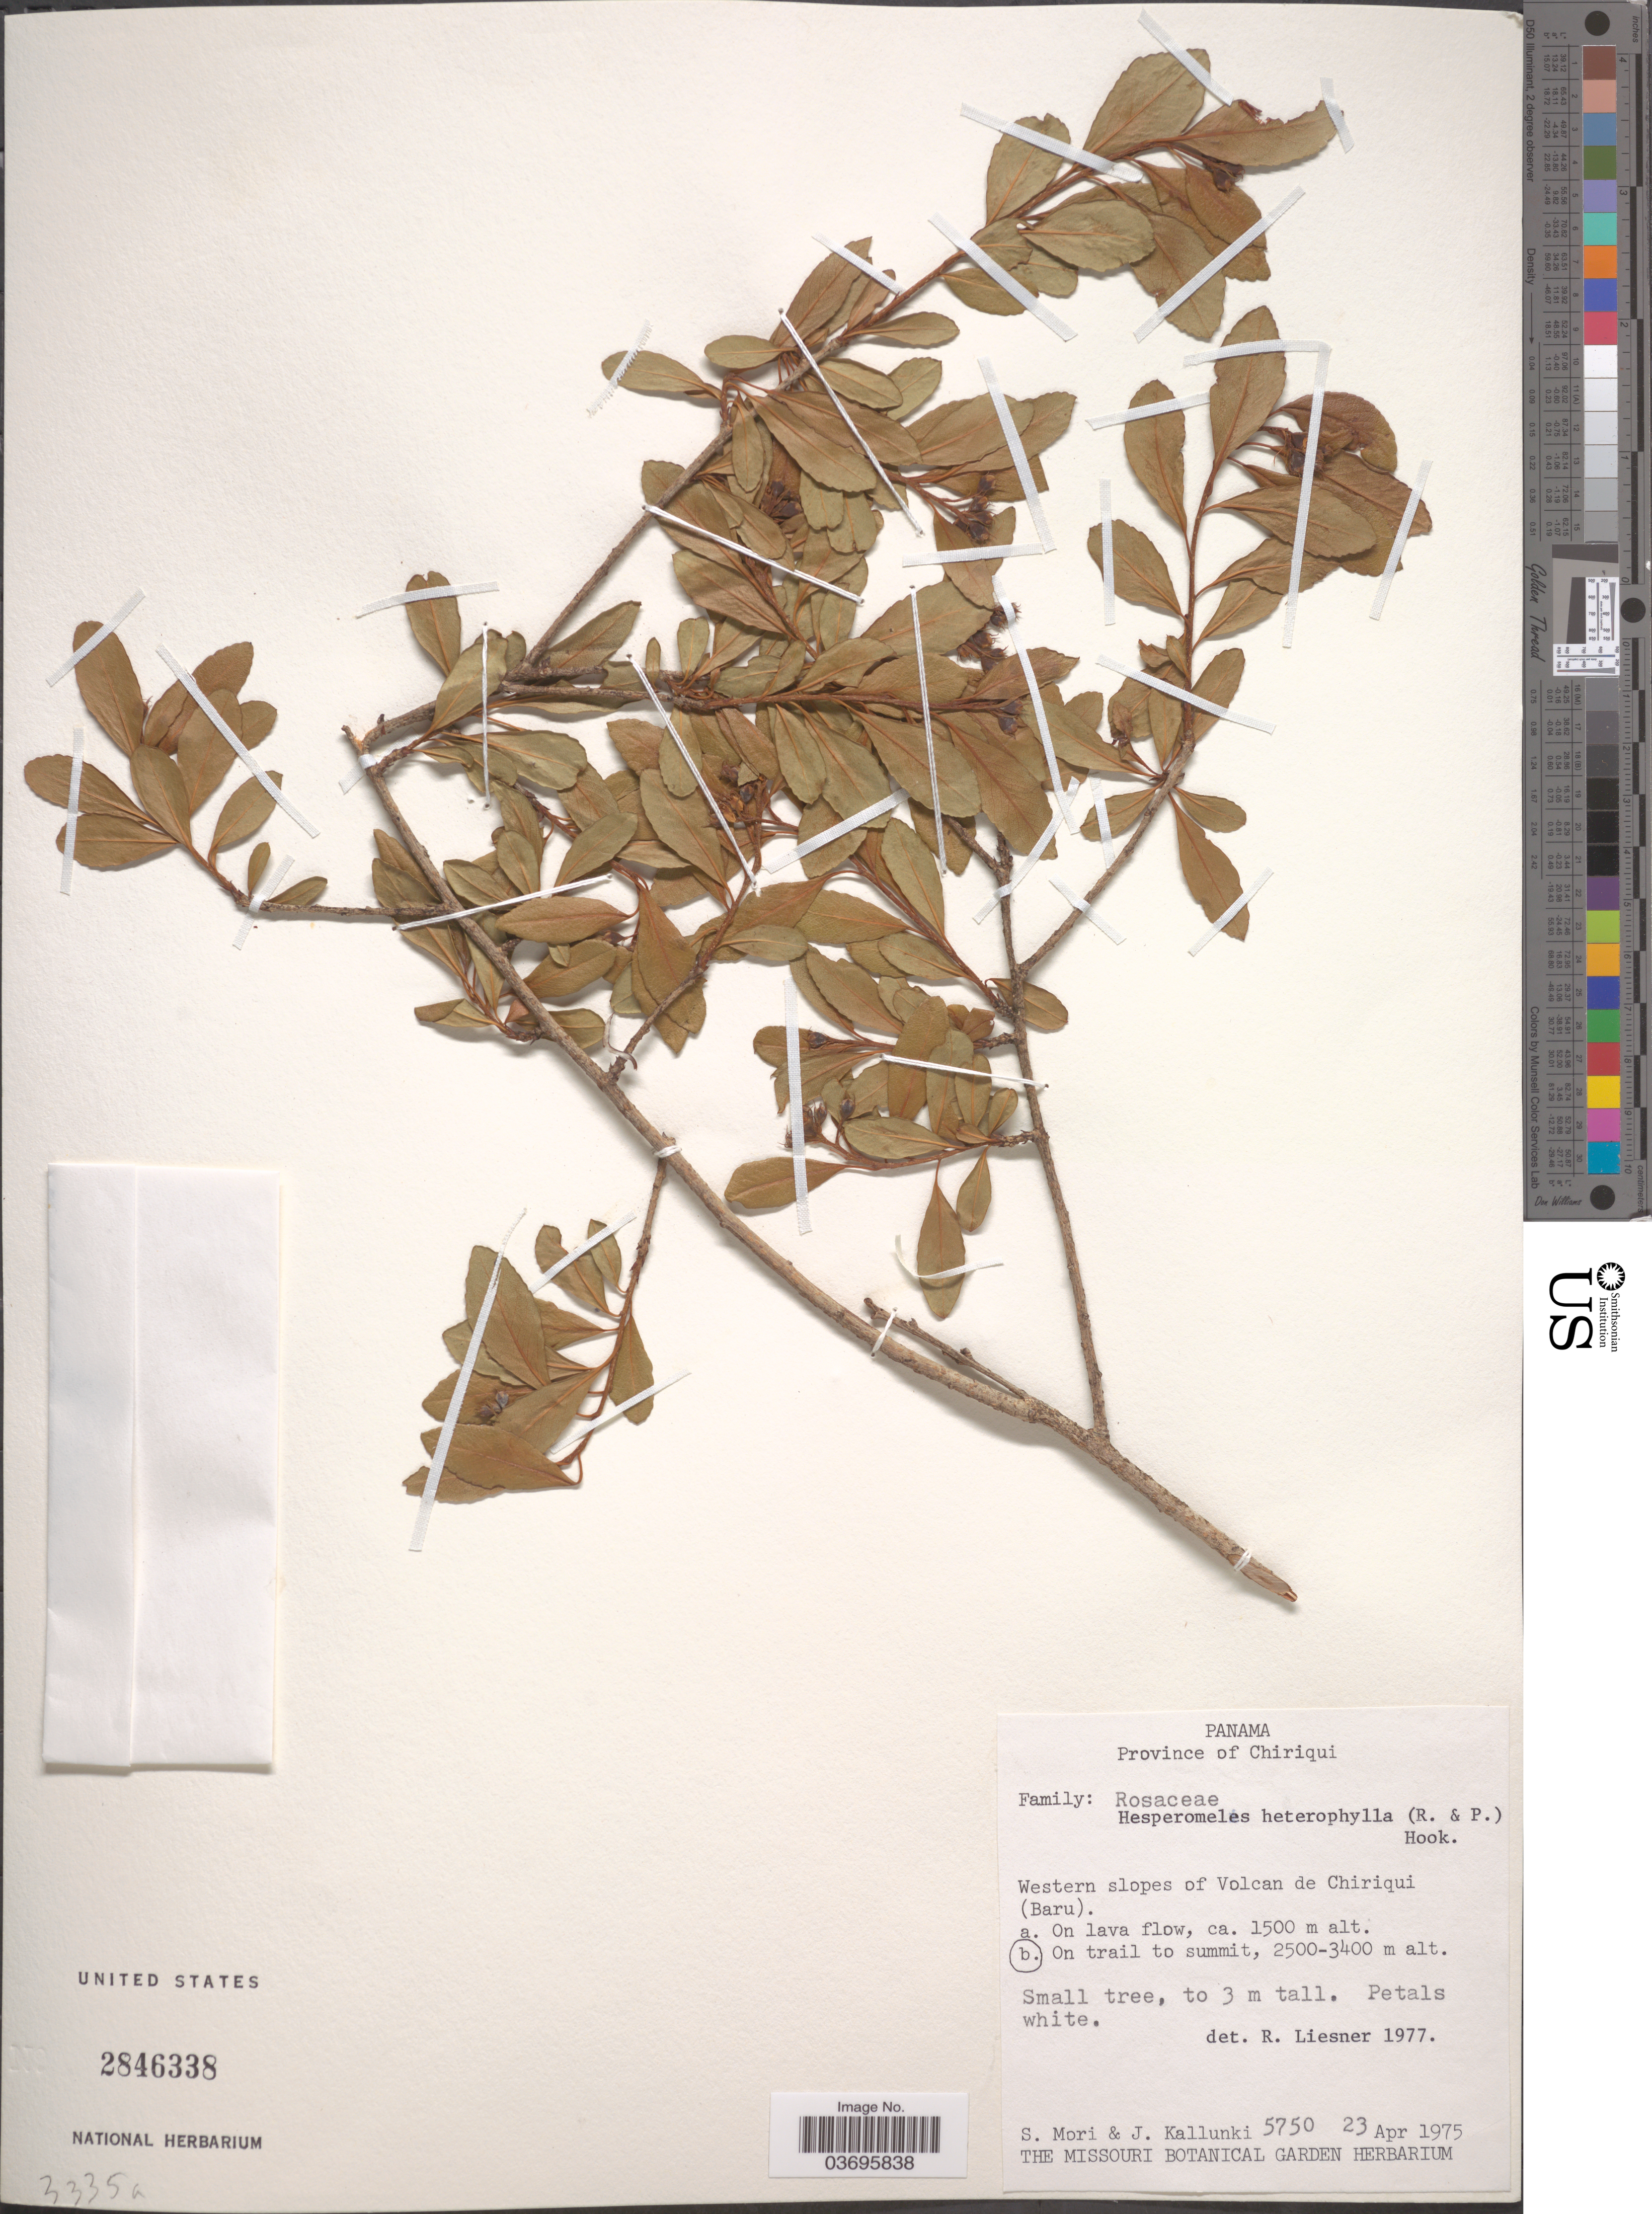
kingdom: Plantae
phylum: Tracheophyta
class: Magnoliopsida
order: Rosales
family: Rosaceae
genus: Hesperomeles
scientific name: Hesperomeles heterophylla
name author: (Ruiz & Pav.) Hook.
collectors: S. Mori & J. Kallunki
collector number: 5750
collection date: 1975-04-23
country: Panama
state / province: Chiriqui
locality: Western slopes of Volcan de Chiriqui (Baru). On trail to summit.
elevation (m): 2500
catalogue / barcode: US 2846338